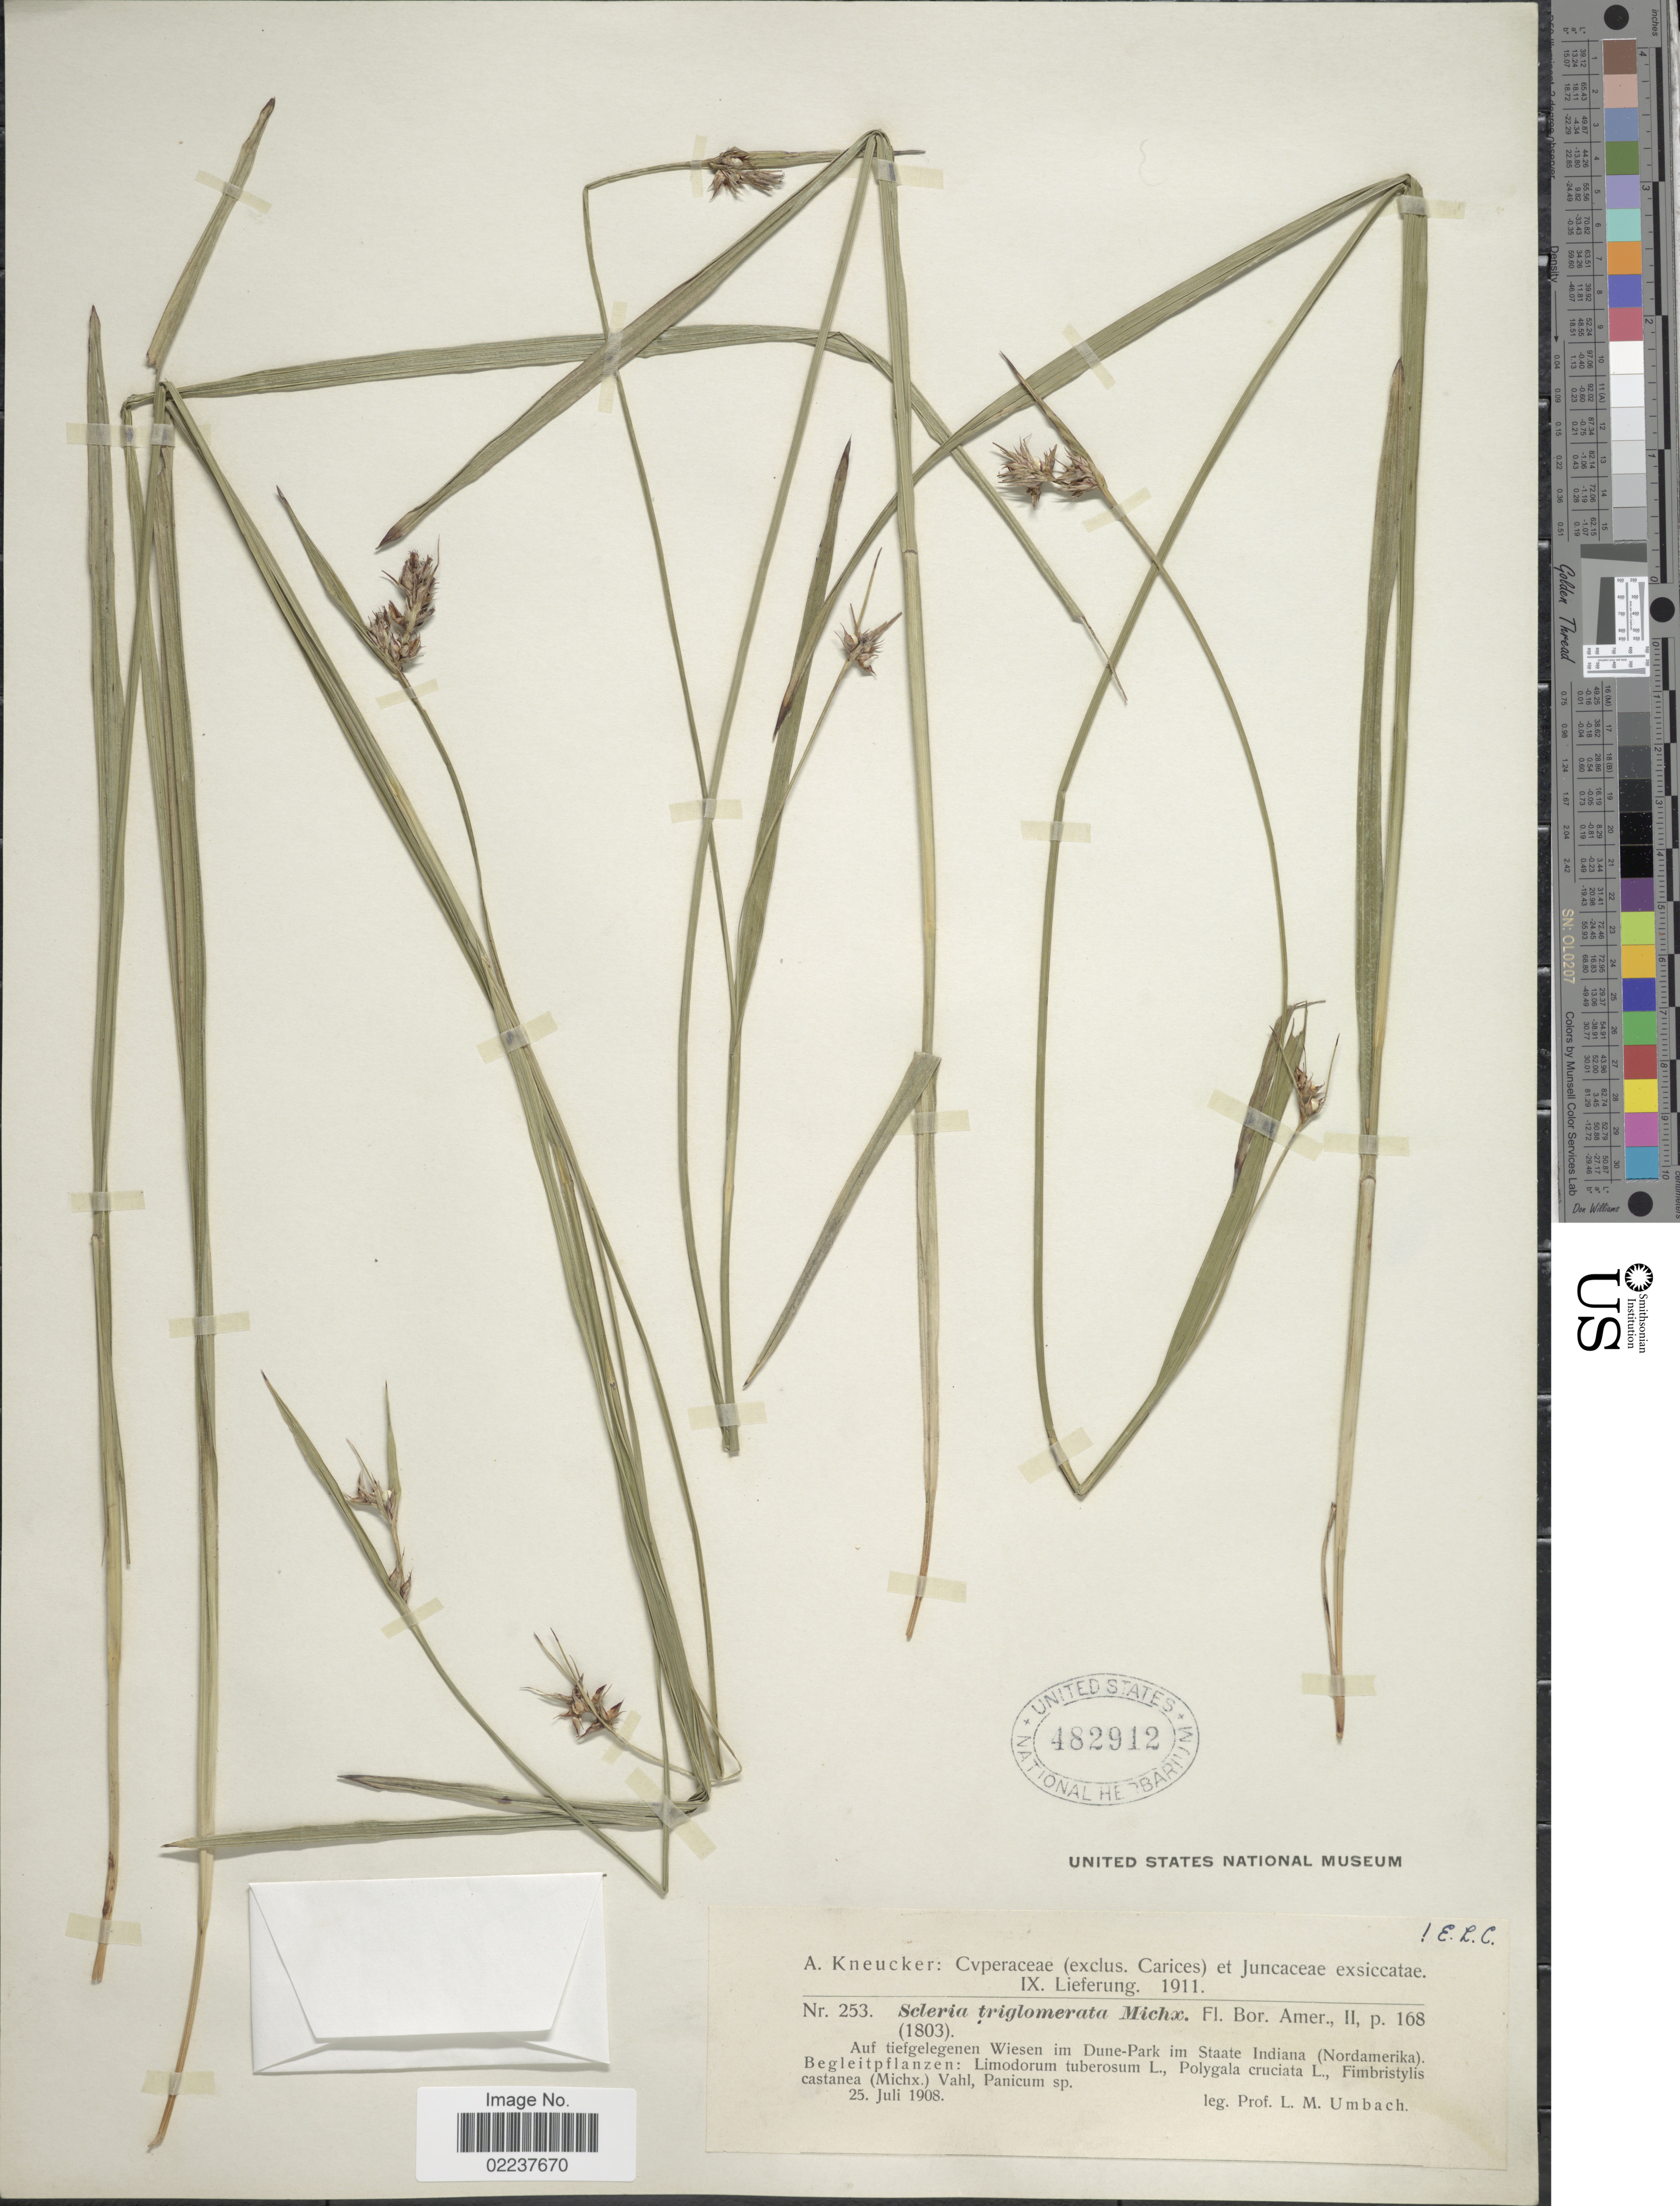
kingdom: Plantae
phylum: Tracheophyta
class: Liliopsida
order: Poales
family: Cyperaceae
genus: Scleria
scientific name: Scleria triglomerata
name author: Michx.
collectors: L. M. Umbach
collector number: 253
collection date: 1908-07-25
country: United States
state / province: Indiana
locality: Auf tiefgelegenen Wiesen im Dune-Park im Staate Indiana (Nordamerika)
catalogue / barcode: US 482912